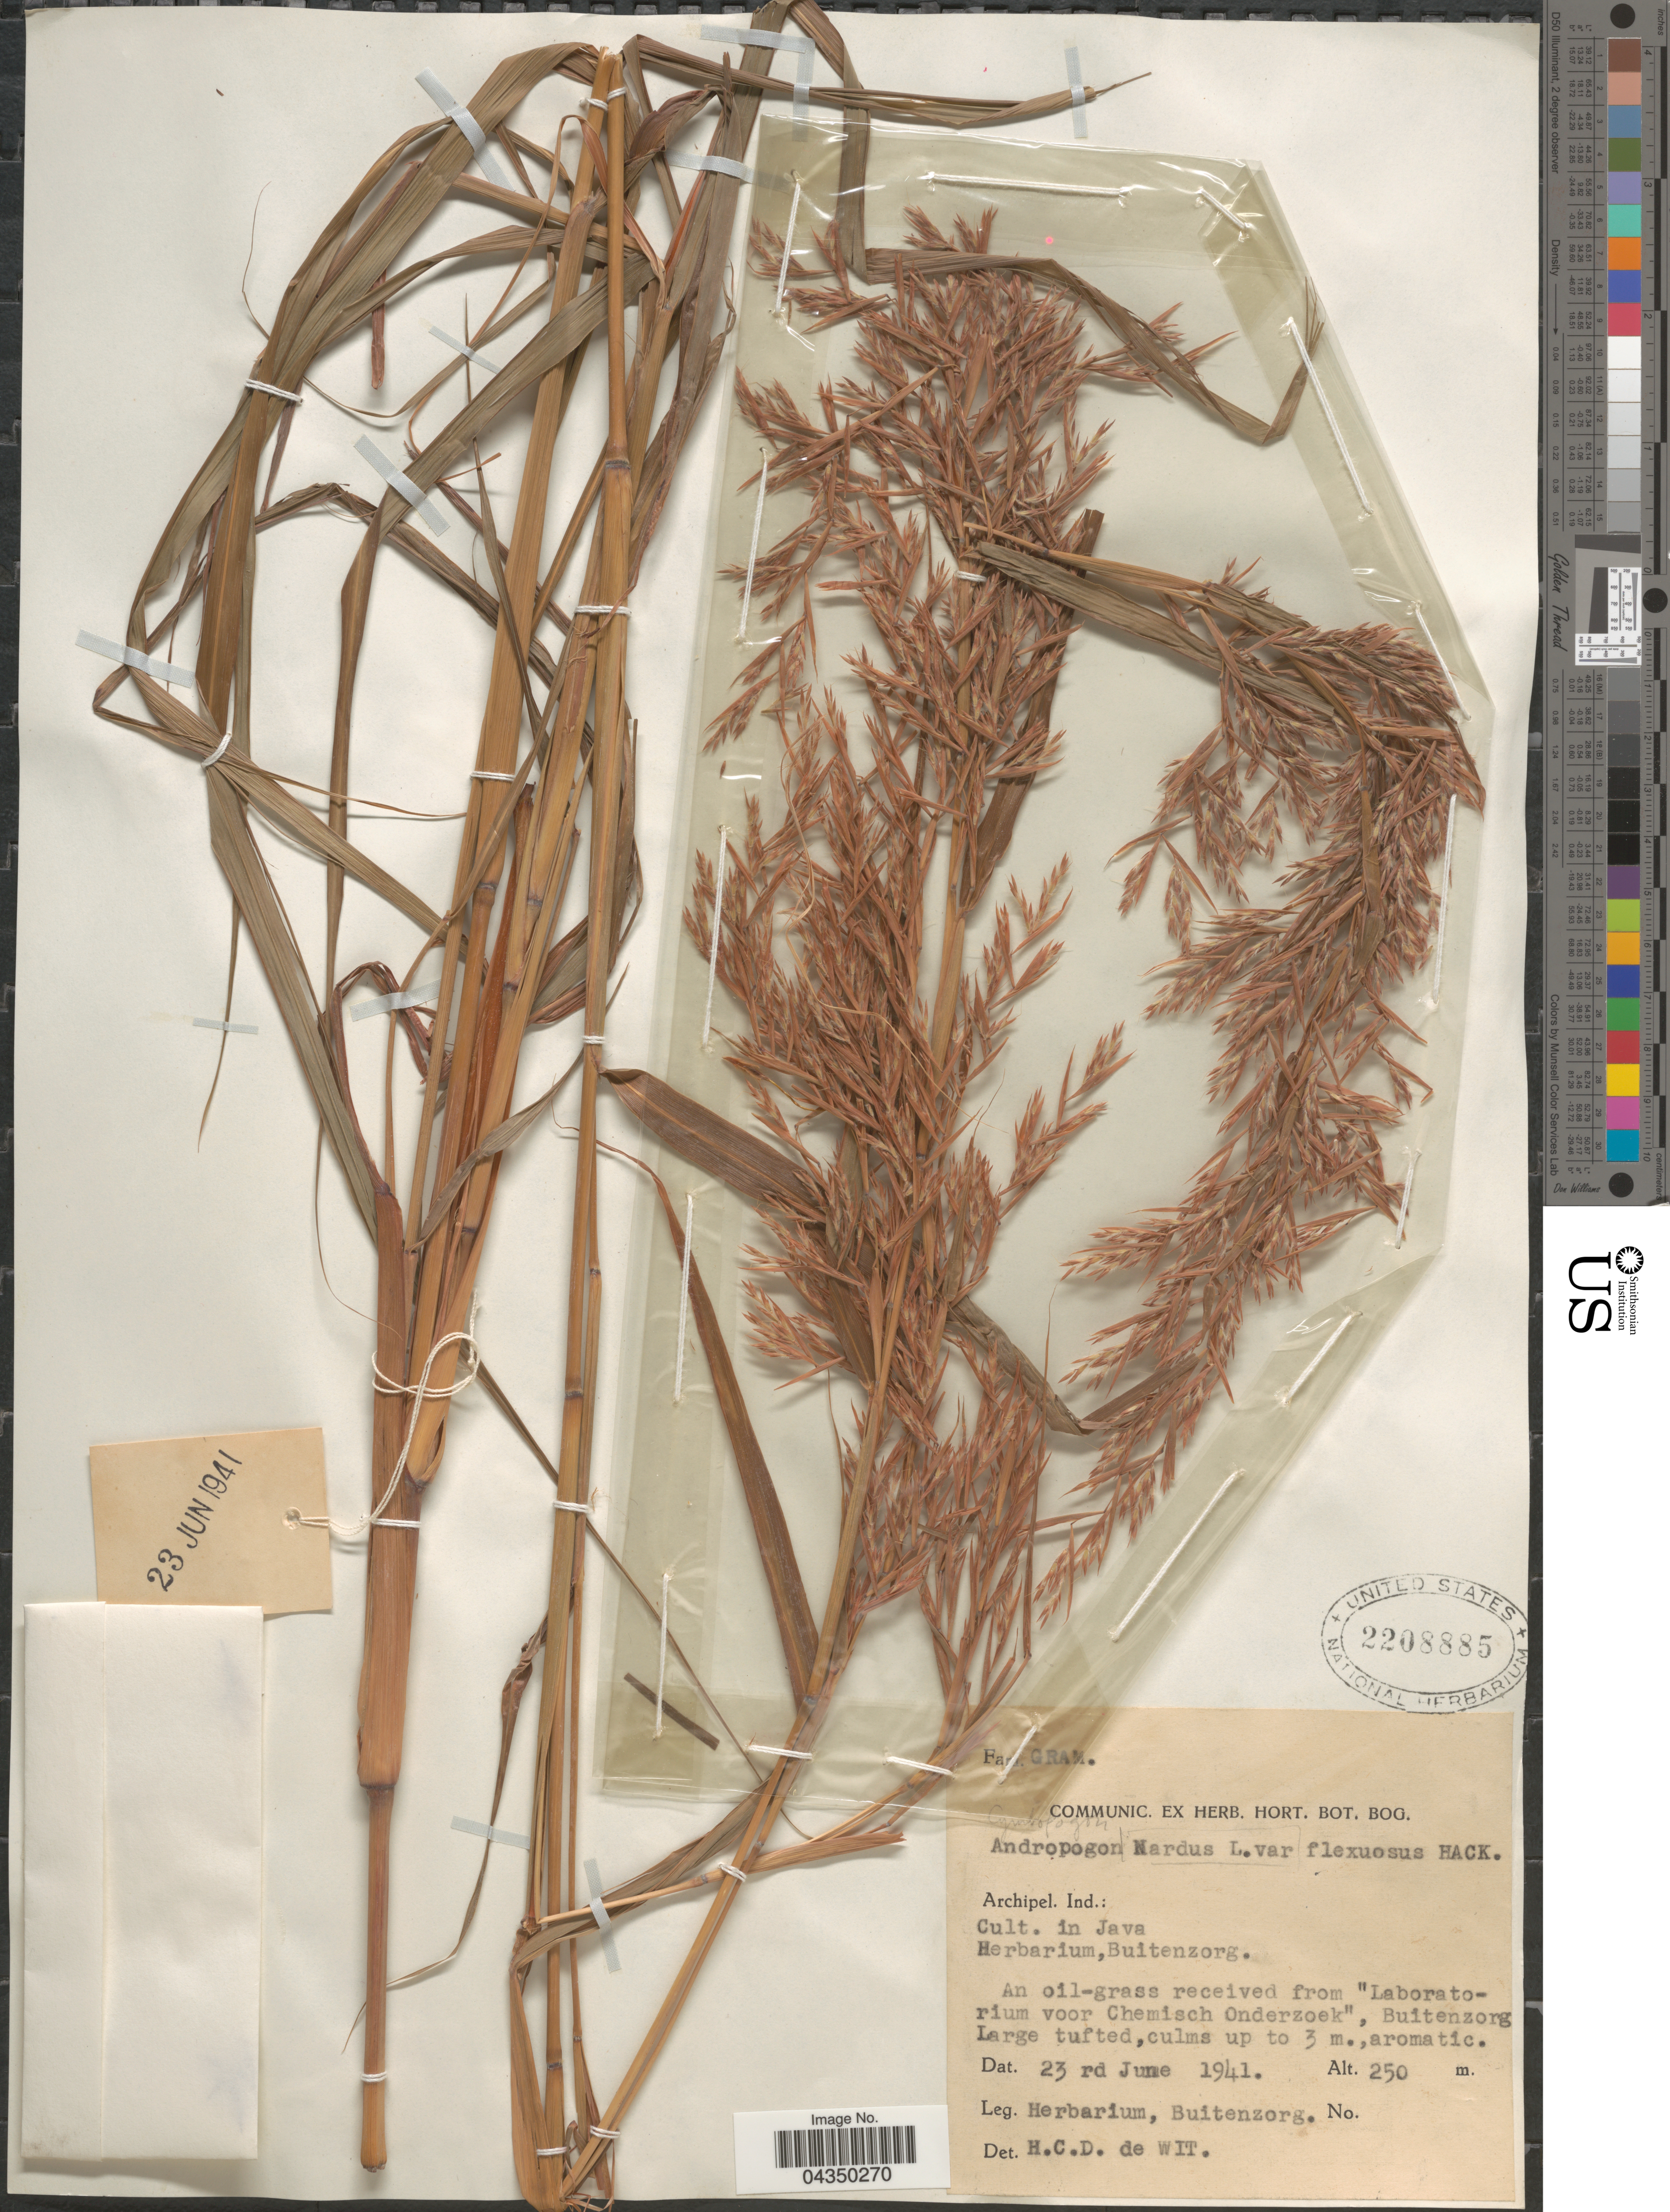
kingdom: Plantae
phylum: Tracheophyta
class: Liliopsida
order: Poales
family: Poaceae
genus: Cymbopogon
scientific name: Cymbopogon flexuosus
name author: (Nees ex Steud.) Will. Watson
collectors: Herbarium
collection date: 1941-06-23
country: Indonesia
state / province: Java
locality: Archipel. Ind.: Cult. in Java.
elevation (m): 250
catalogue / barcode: US 2208885